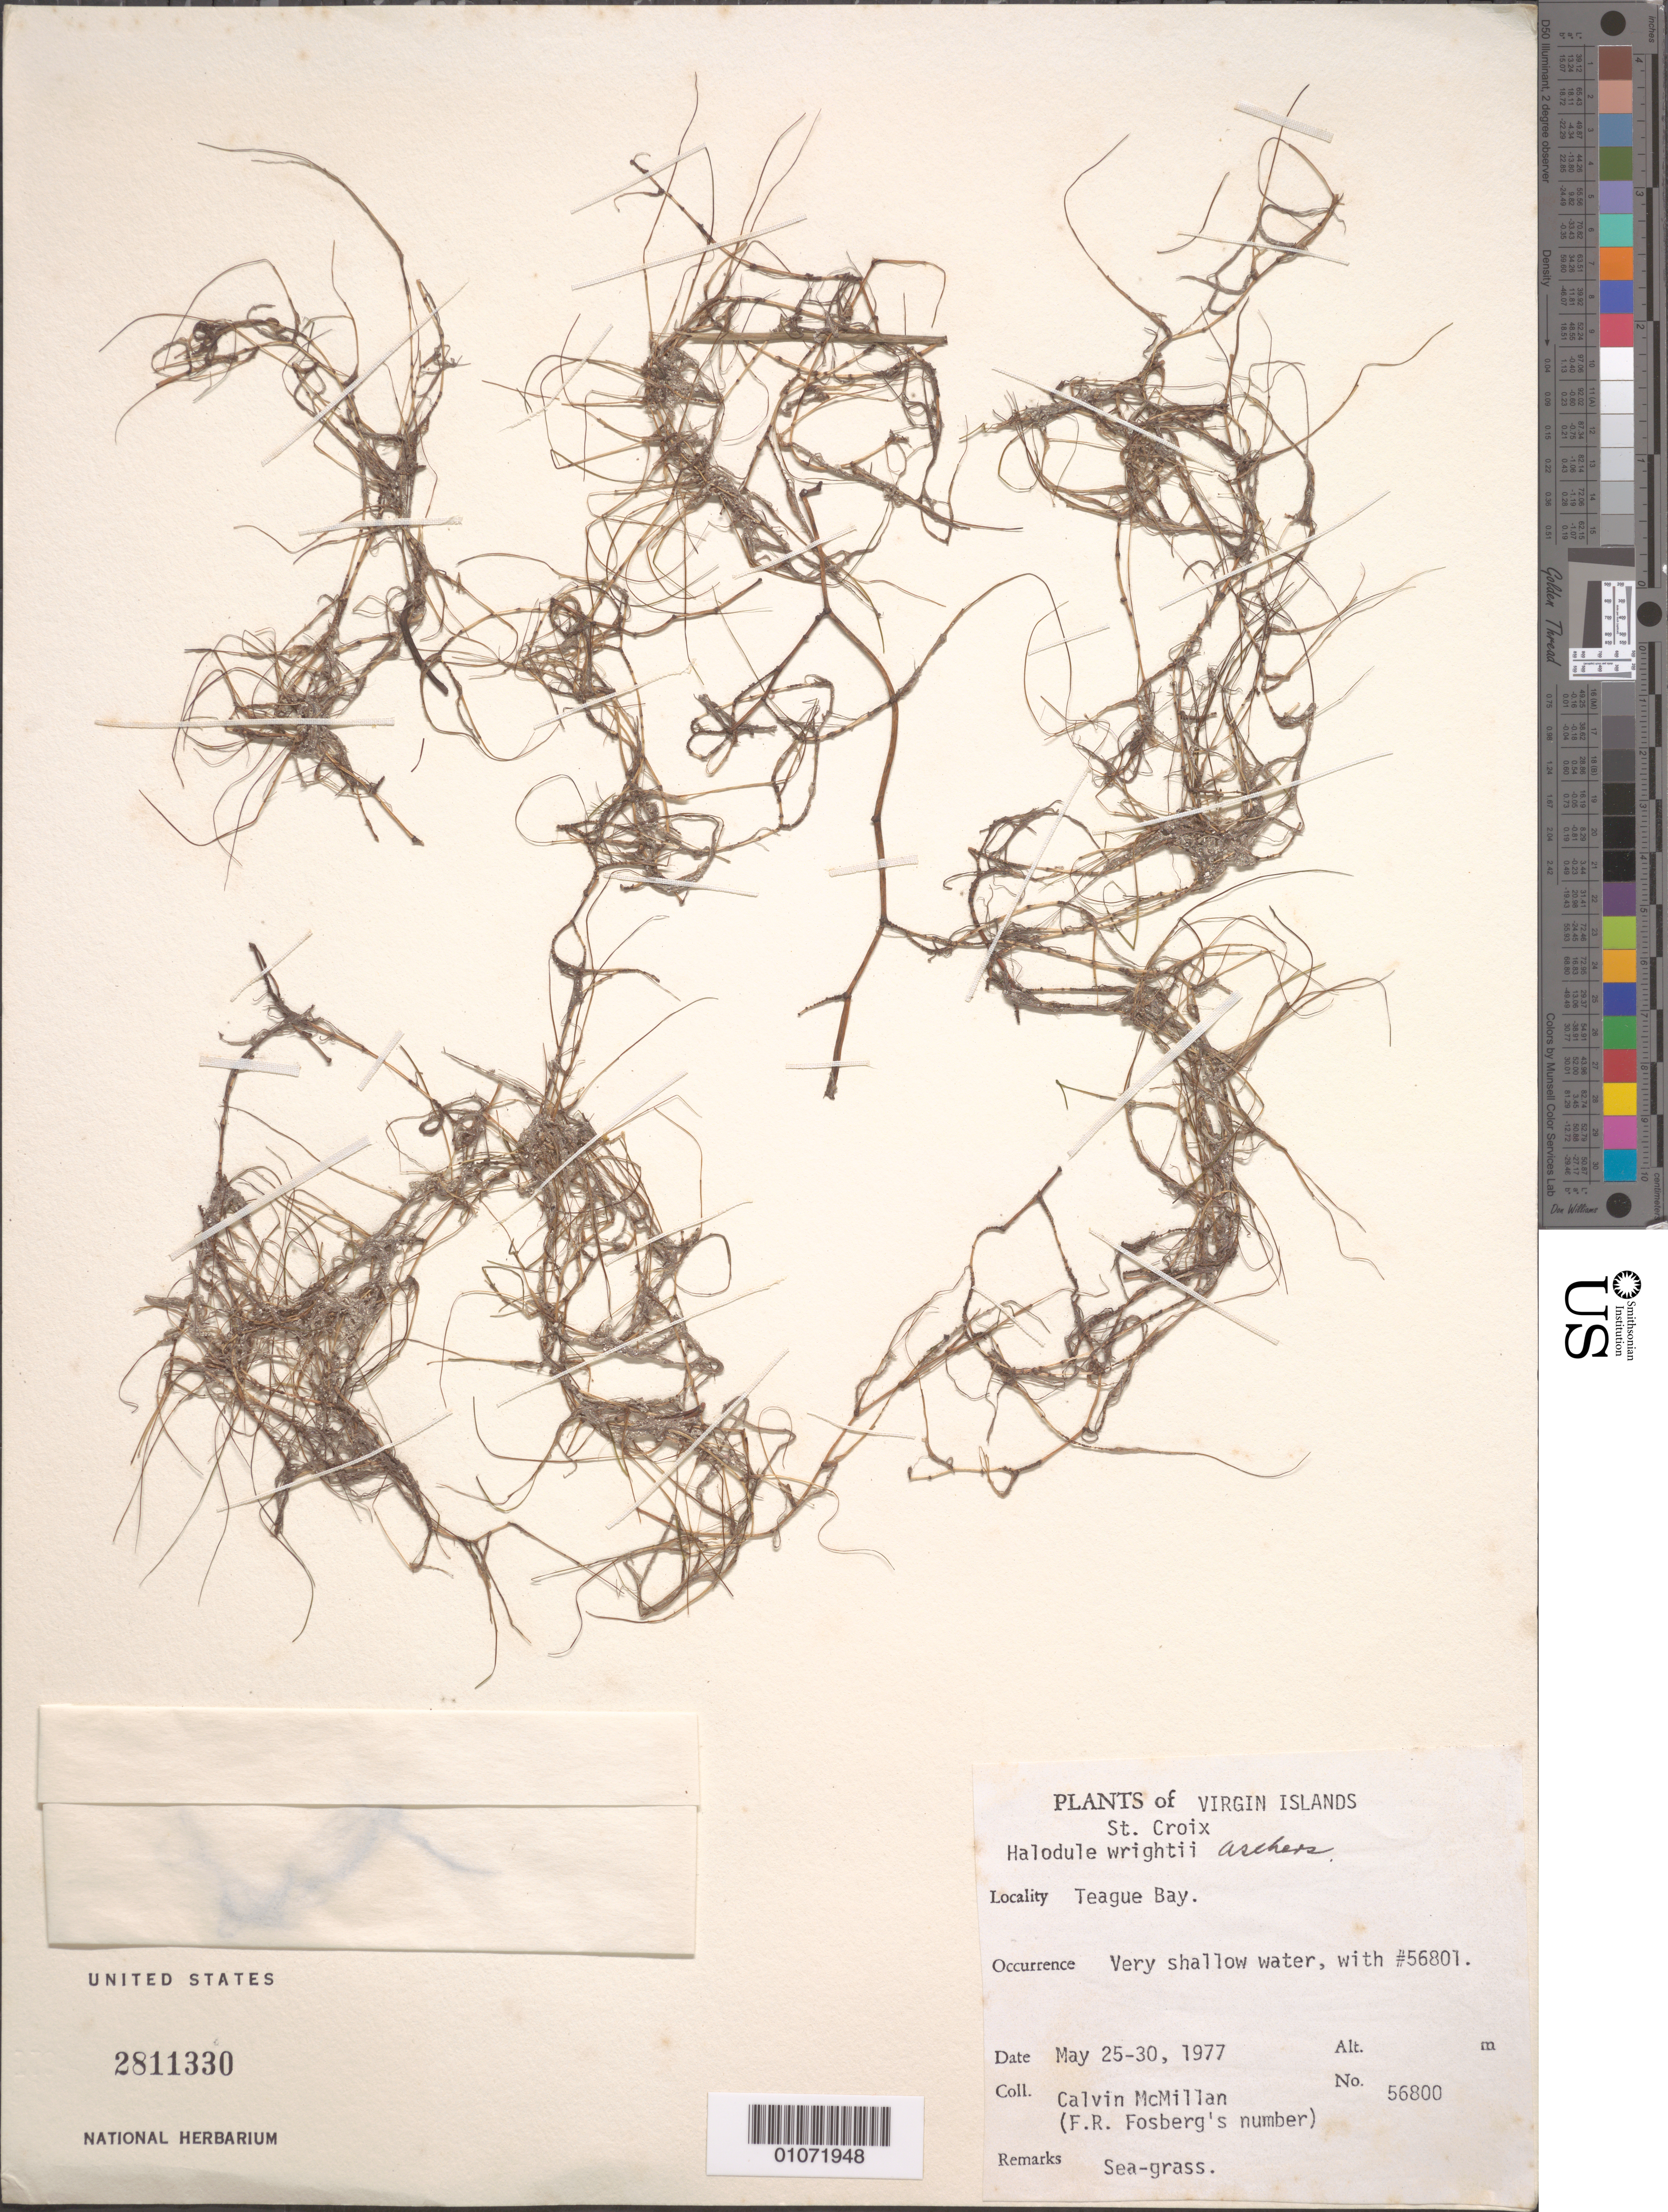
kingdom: Plantae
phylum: Tracheophyta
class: Liliopsida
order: Alismatales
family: Cymodoceaceae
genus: Halodule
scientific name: Halodule wrightii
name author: Asch.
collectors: C. McMillan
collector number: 56800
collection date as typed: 25 May 1977 to 30 May 1977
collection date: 1977-05-25/1977-05-30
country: U.S. Virgin Islands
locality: Teague Bay, St. Croix.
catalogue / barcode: US 2811330